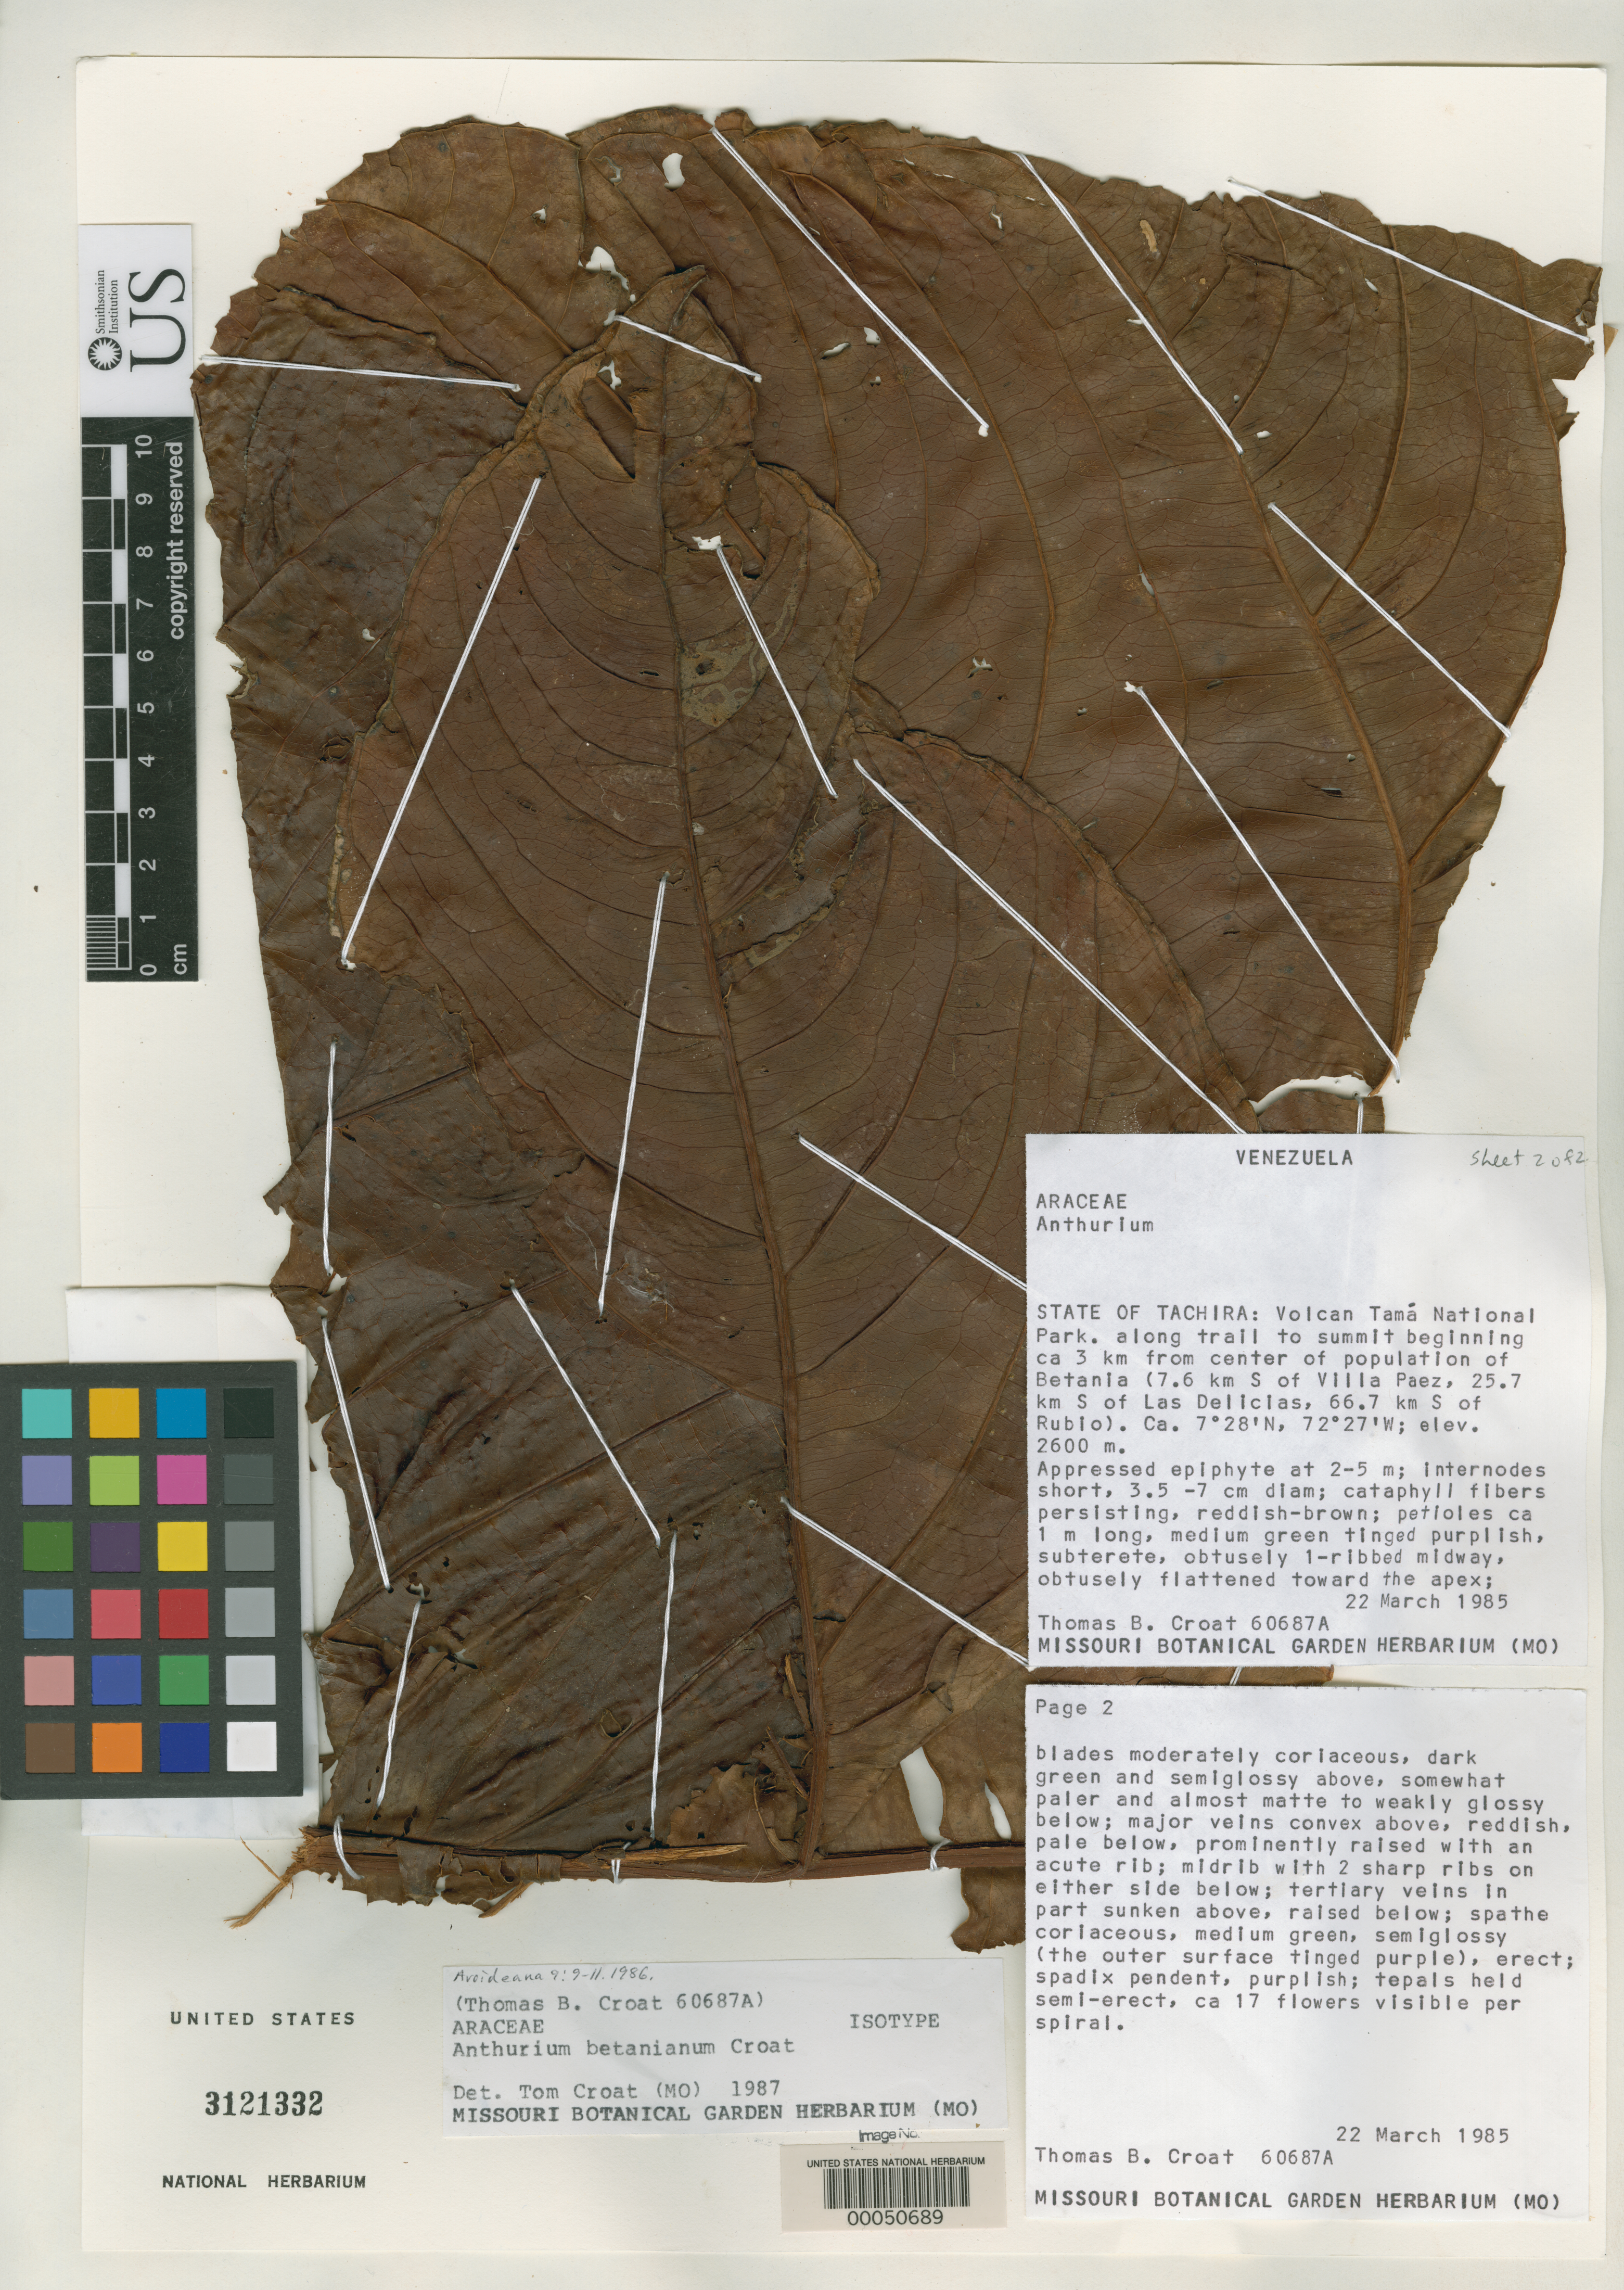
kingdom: Plantae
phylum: Tracheophyta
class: Liliopsida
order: Alismatales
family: Araceae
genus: Anthurium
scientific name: Anthurium betanianum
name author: Croat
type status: Isotype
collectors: T. B. Croat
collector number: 60687 a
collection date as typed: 22 Mar 1985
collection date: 1985-03-22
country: Venezuela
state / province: Tachira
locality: Volcan Tama National Park, along trail to summit beg.ca 3 km from center of population of Betania.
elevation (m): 2600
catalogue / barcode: US 3121332